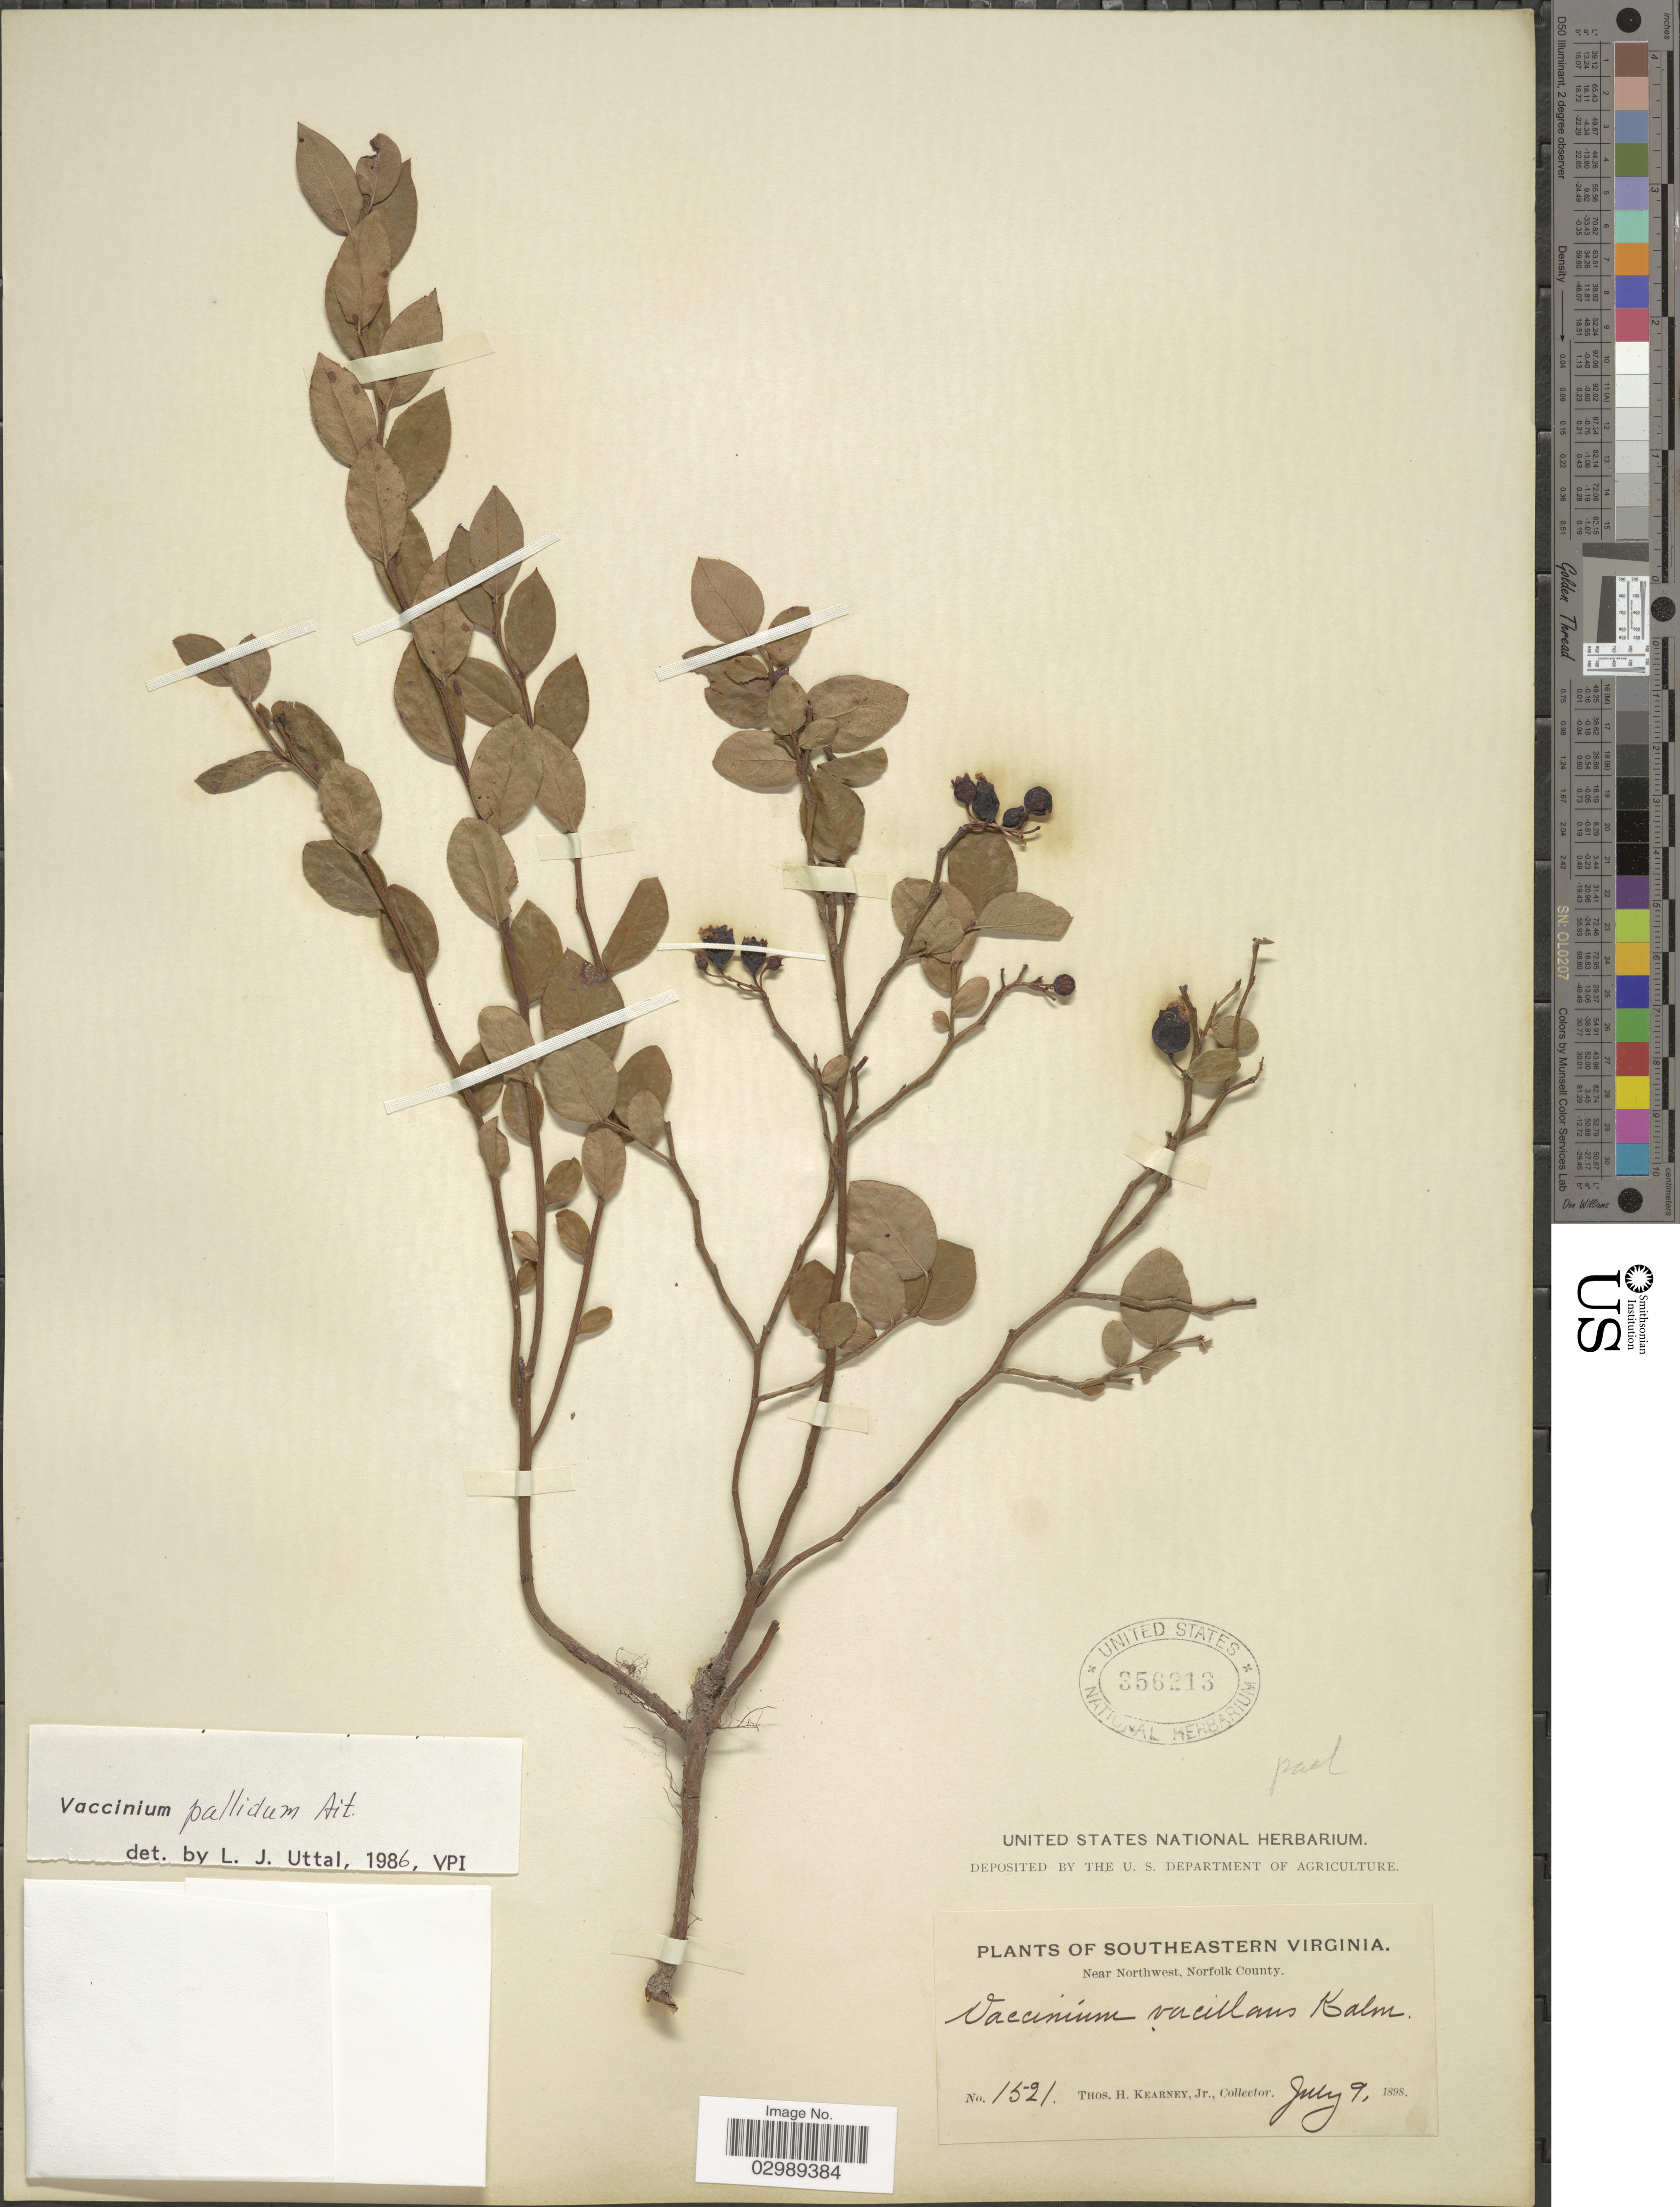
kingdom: Plantae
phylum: Tracheophyta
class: Magnoliopsida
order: Ericales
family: Ericaceae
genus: Vaccinium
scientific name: Vaccinium pallidum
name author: Aiton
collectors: T. H. Kearney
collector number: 1521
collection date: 1898-07-09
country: United States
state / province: Virginia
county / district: City of Norfolk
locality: Southeastern Virginia, Near Northwest, Norfolk County.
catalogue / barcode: US 356213